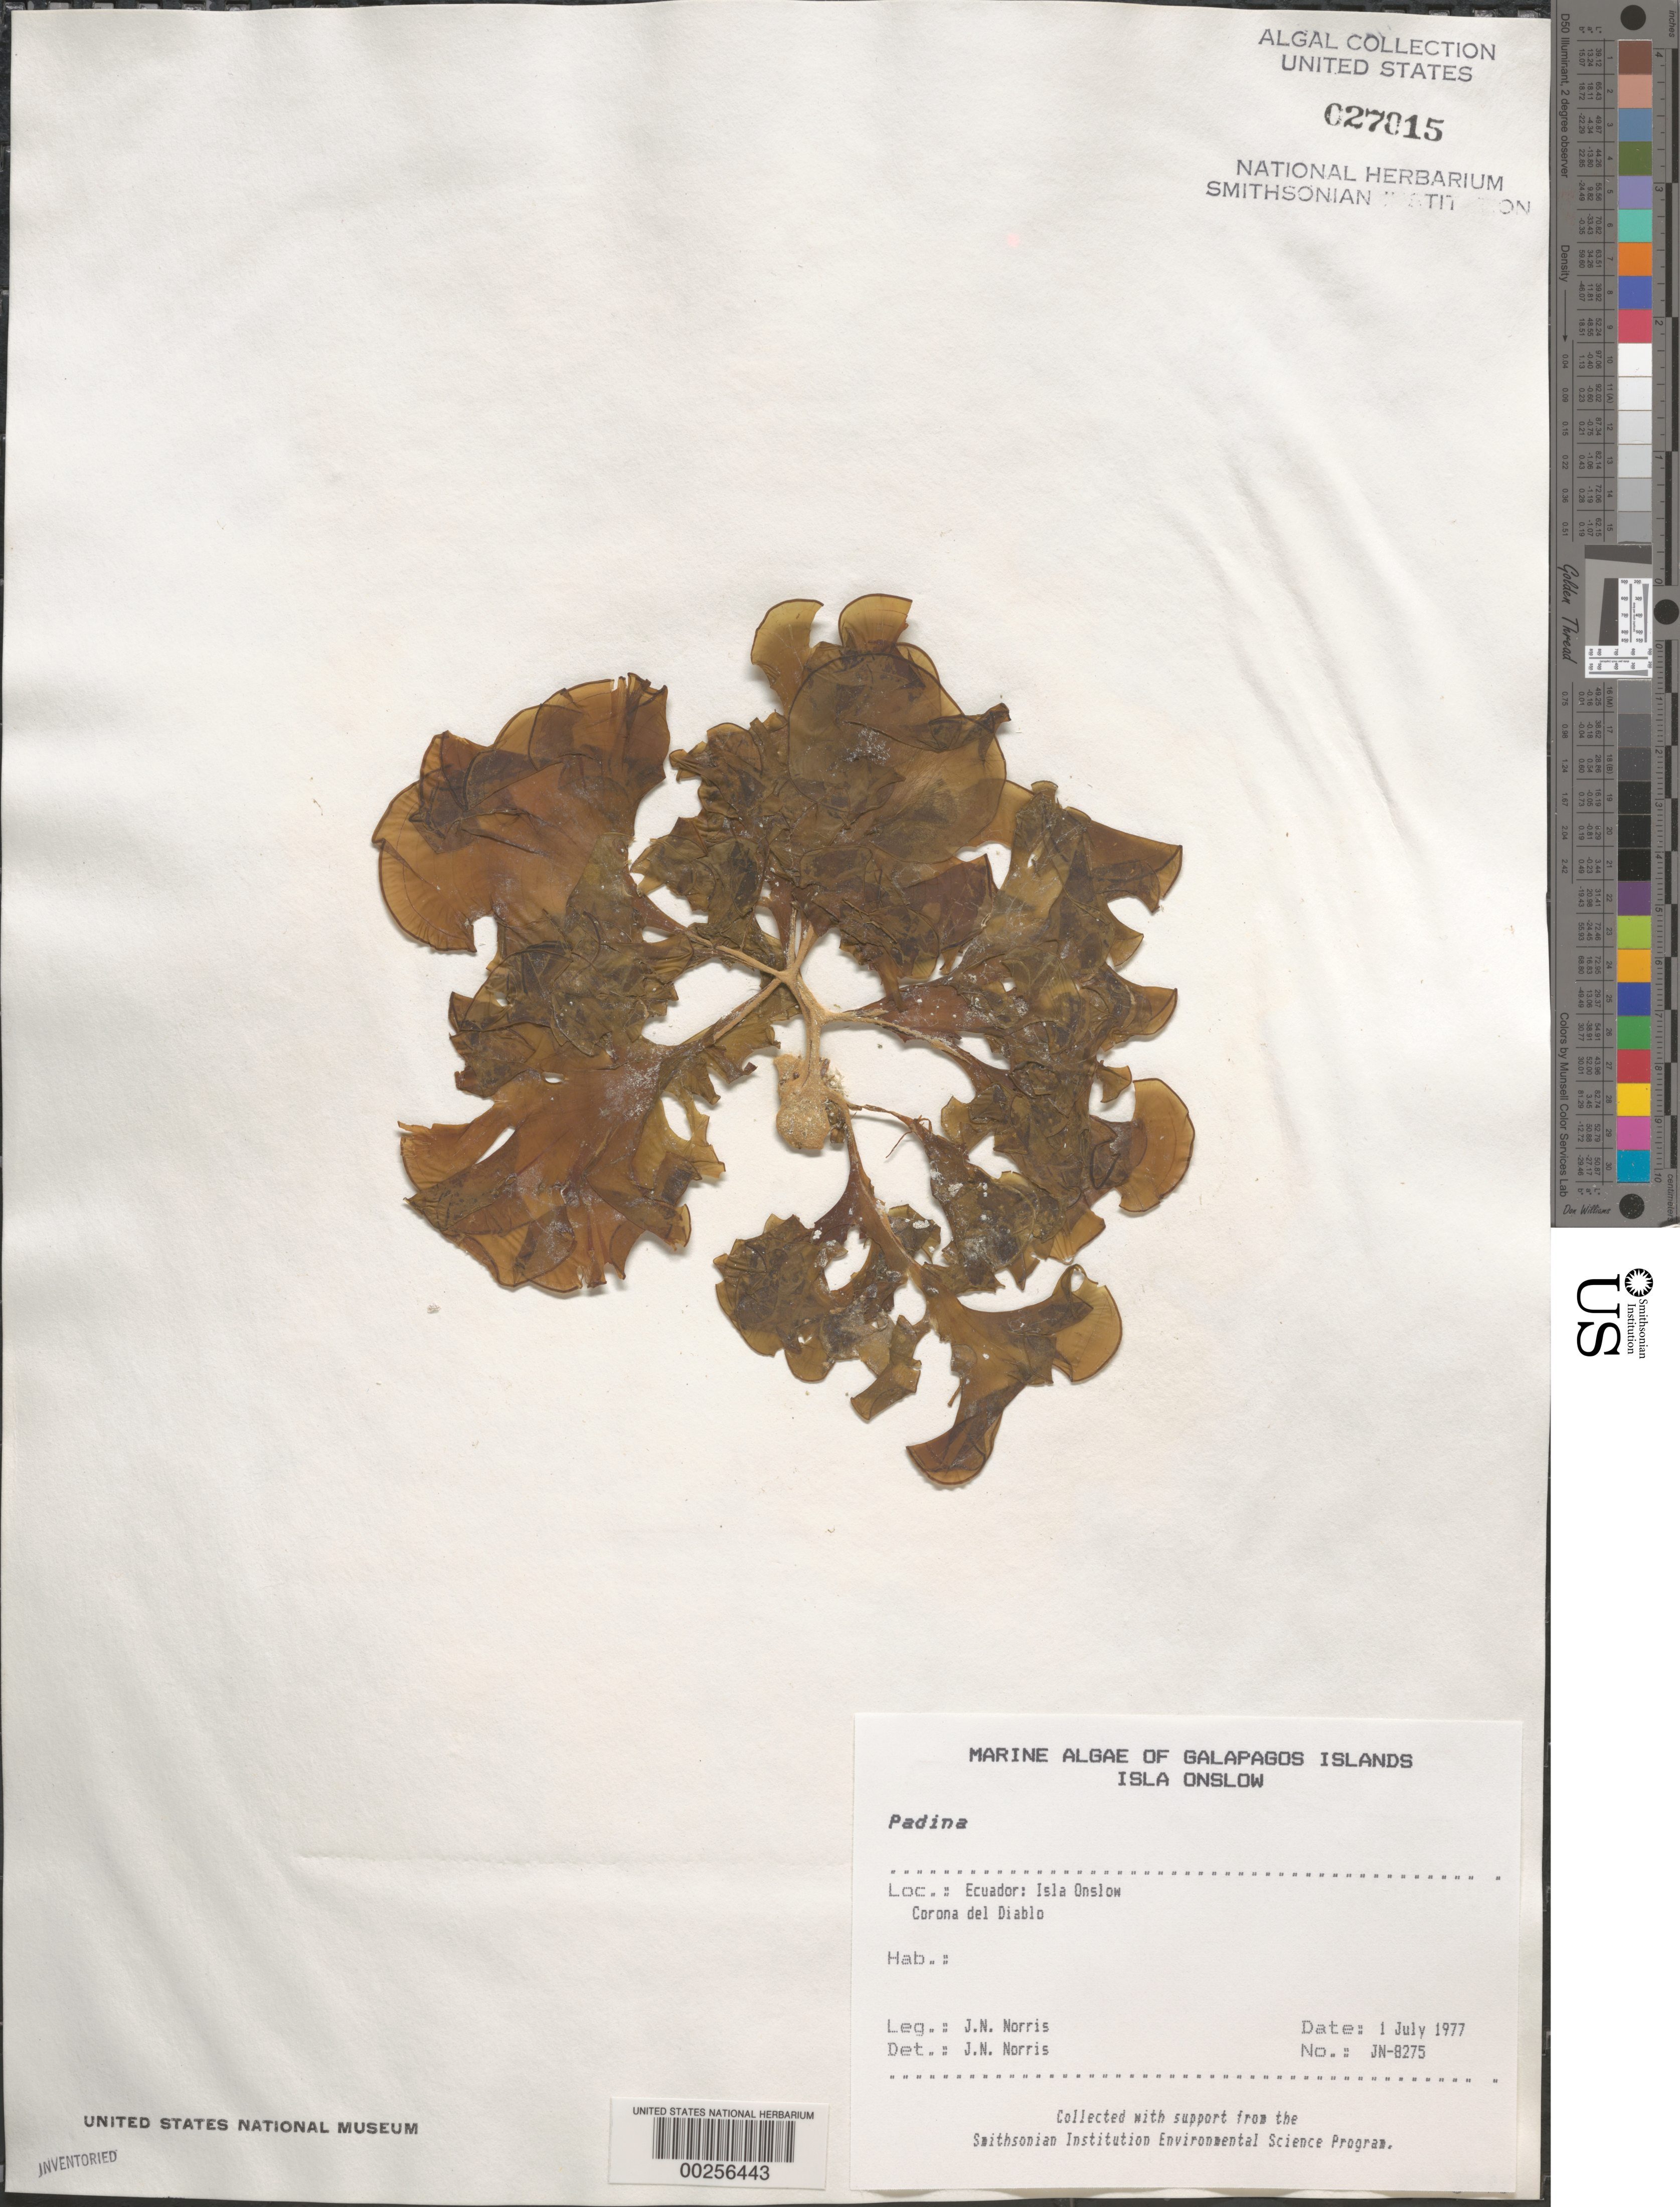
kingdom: Chromista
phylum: Ochrophyta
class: Phaeophyceae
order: Dictyotales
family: Dictyotaceae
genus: Padina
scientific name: Padina sp.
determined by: Norris, James N.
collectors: J. N. Norris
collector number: JN-8275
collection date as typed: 01 Jul 1977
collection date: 1977-07-01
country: Ecuador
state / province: Colón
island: Onslow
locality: Corona del Diablo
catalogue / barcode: US 27015